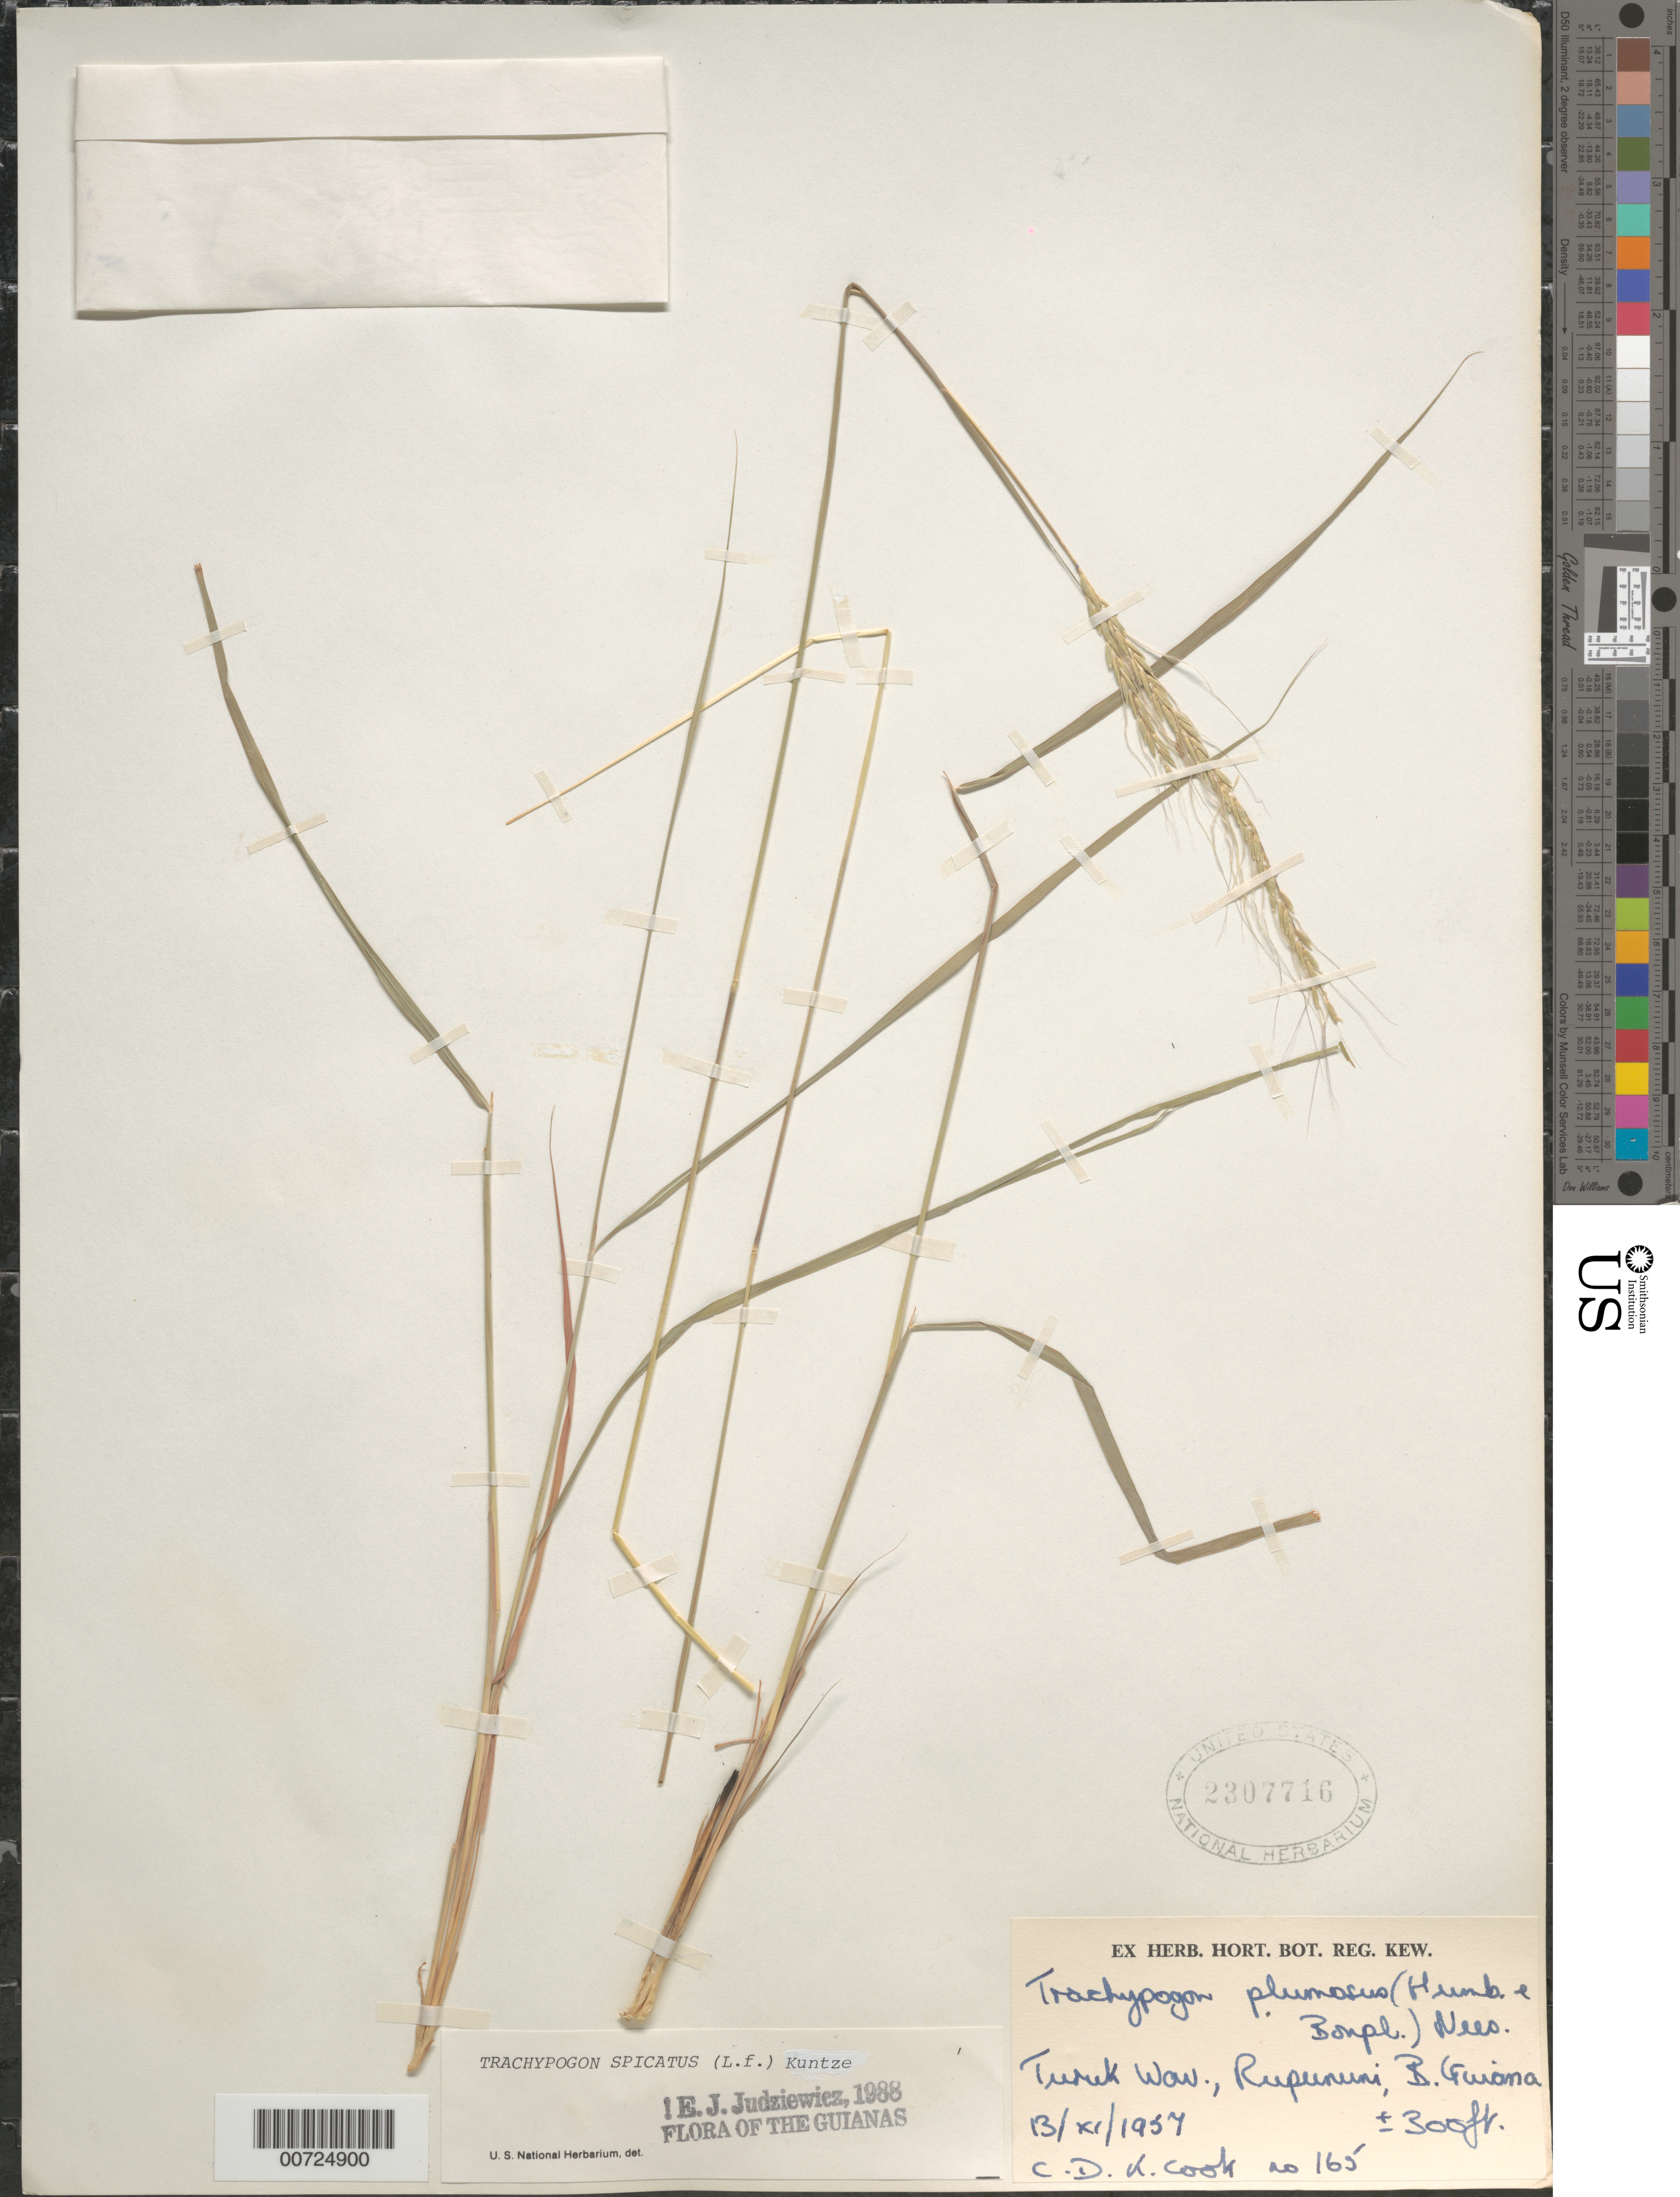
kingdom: Plantae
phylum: Tracheophyta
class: Liliopsida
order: Poales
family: Poaceae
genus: Trachypogon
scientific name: Trachypogon spicatus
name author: (L. f.) Kuntze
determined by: Judziewicz, E. J.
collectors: C. D. K. Cook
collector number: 165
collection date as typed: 13-Nov-57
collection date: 1957-11-13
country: Guyana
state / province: U. Takutu-U. Essequibo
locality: Rupununi, Turuk Wau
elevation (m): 91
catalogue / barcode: US 2307716